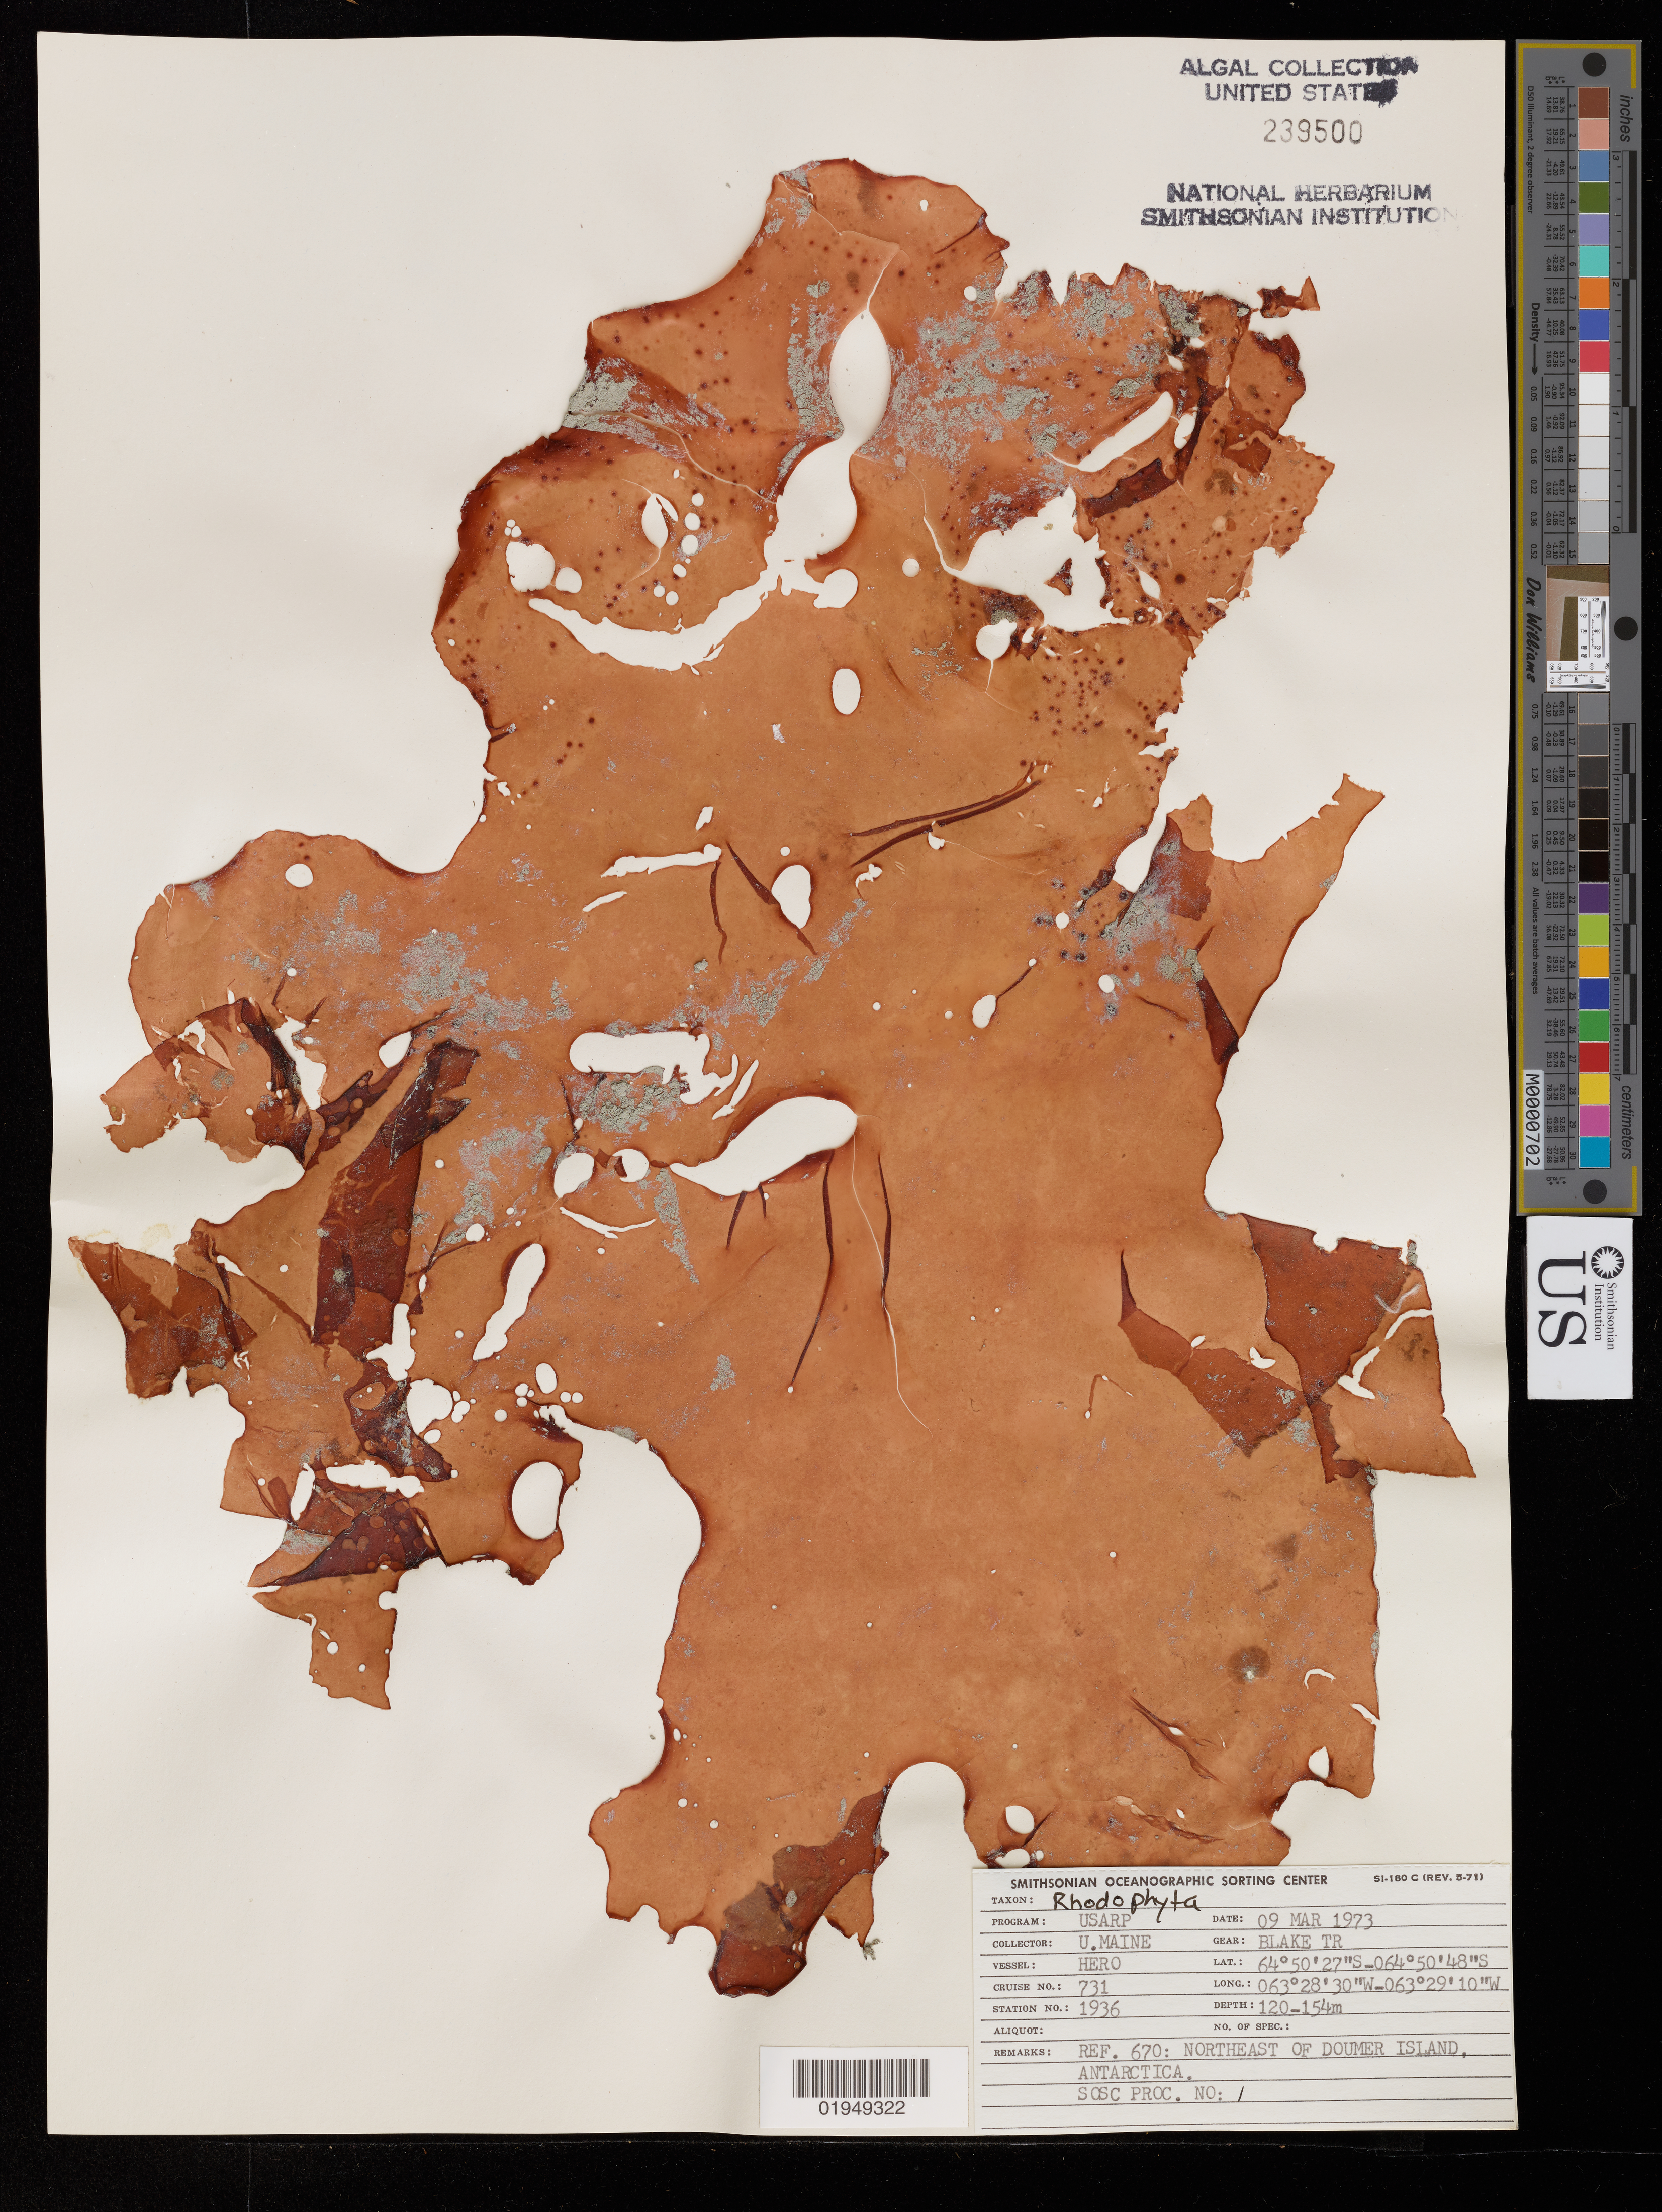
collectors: University of Maine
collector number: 670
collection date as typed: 09 Mar 1973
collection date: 1973-03-09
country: Antarctica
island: Doumer Island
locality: Northeast of Doumer Island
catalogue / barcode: US 239500